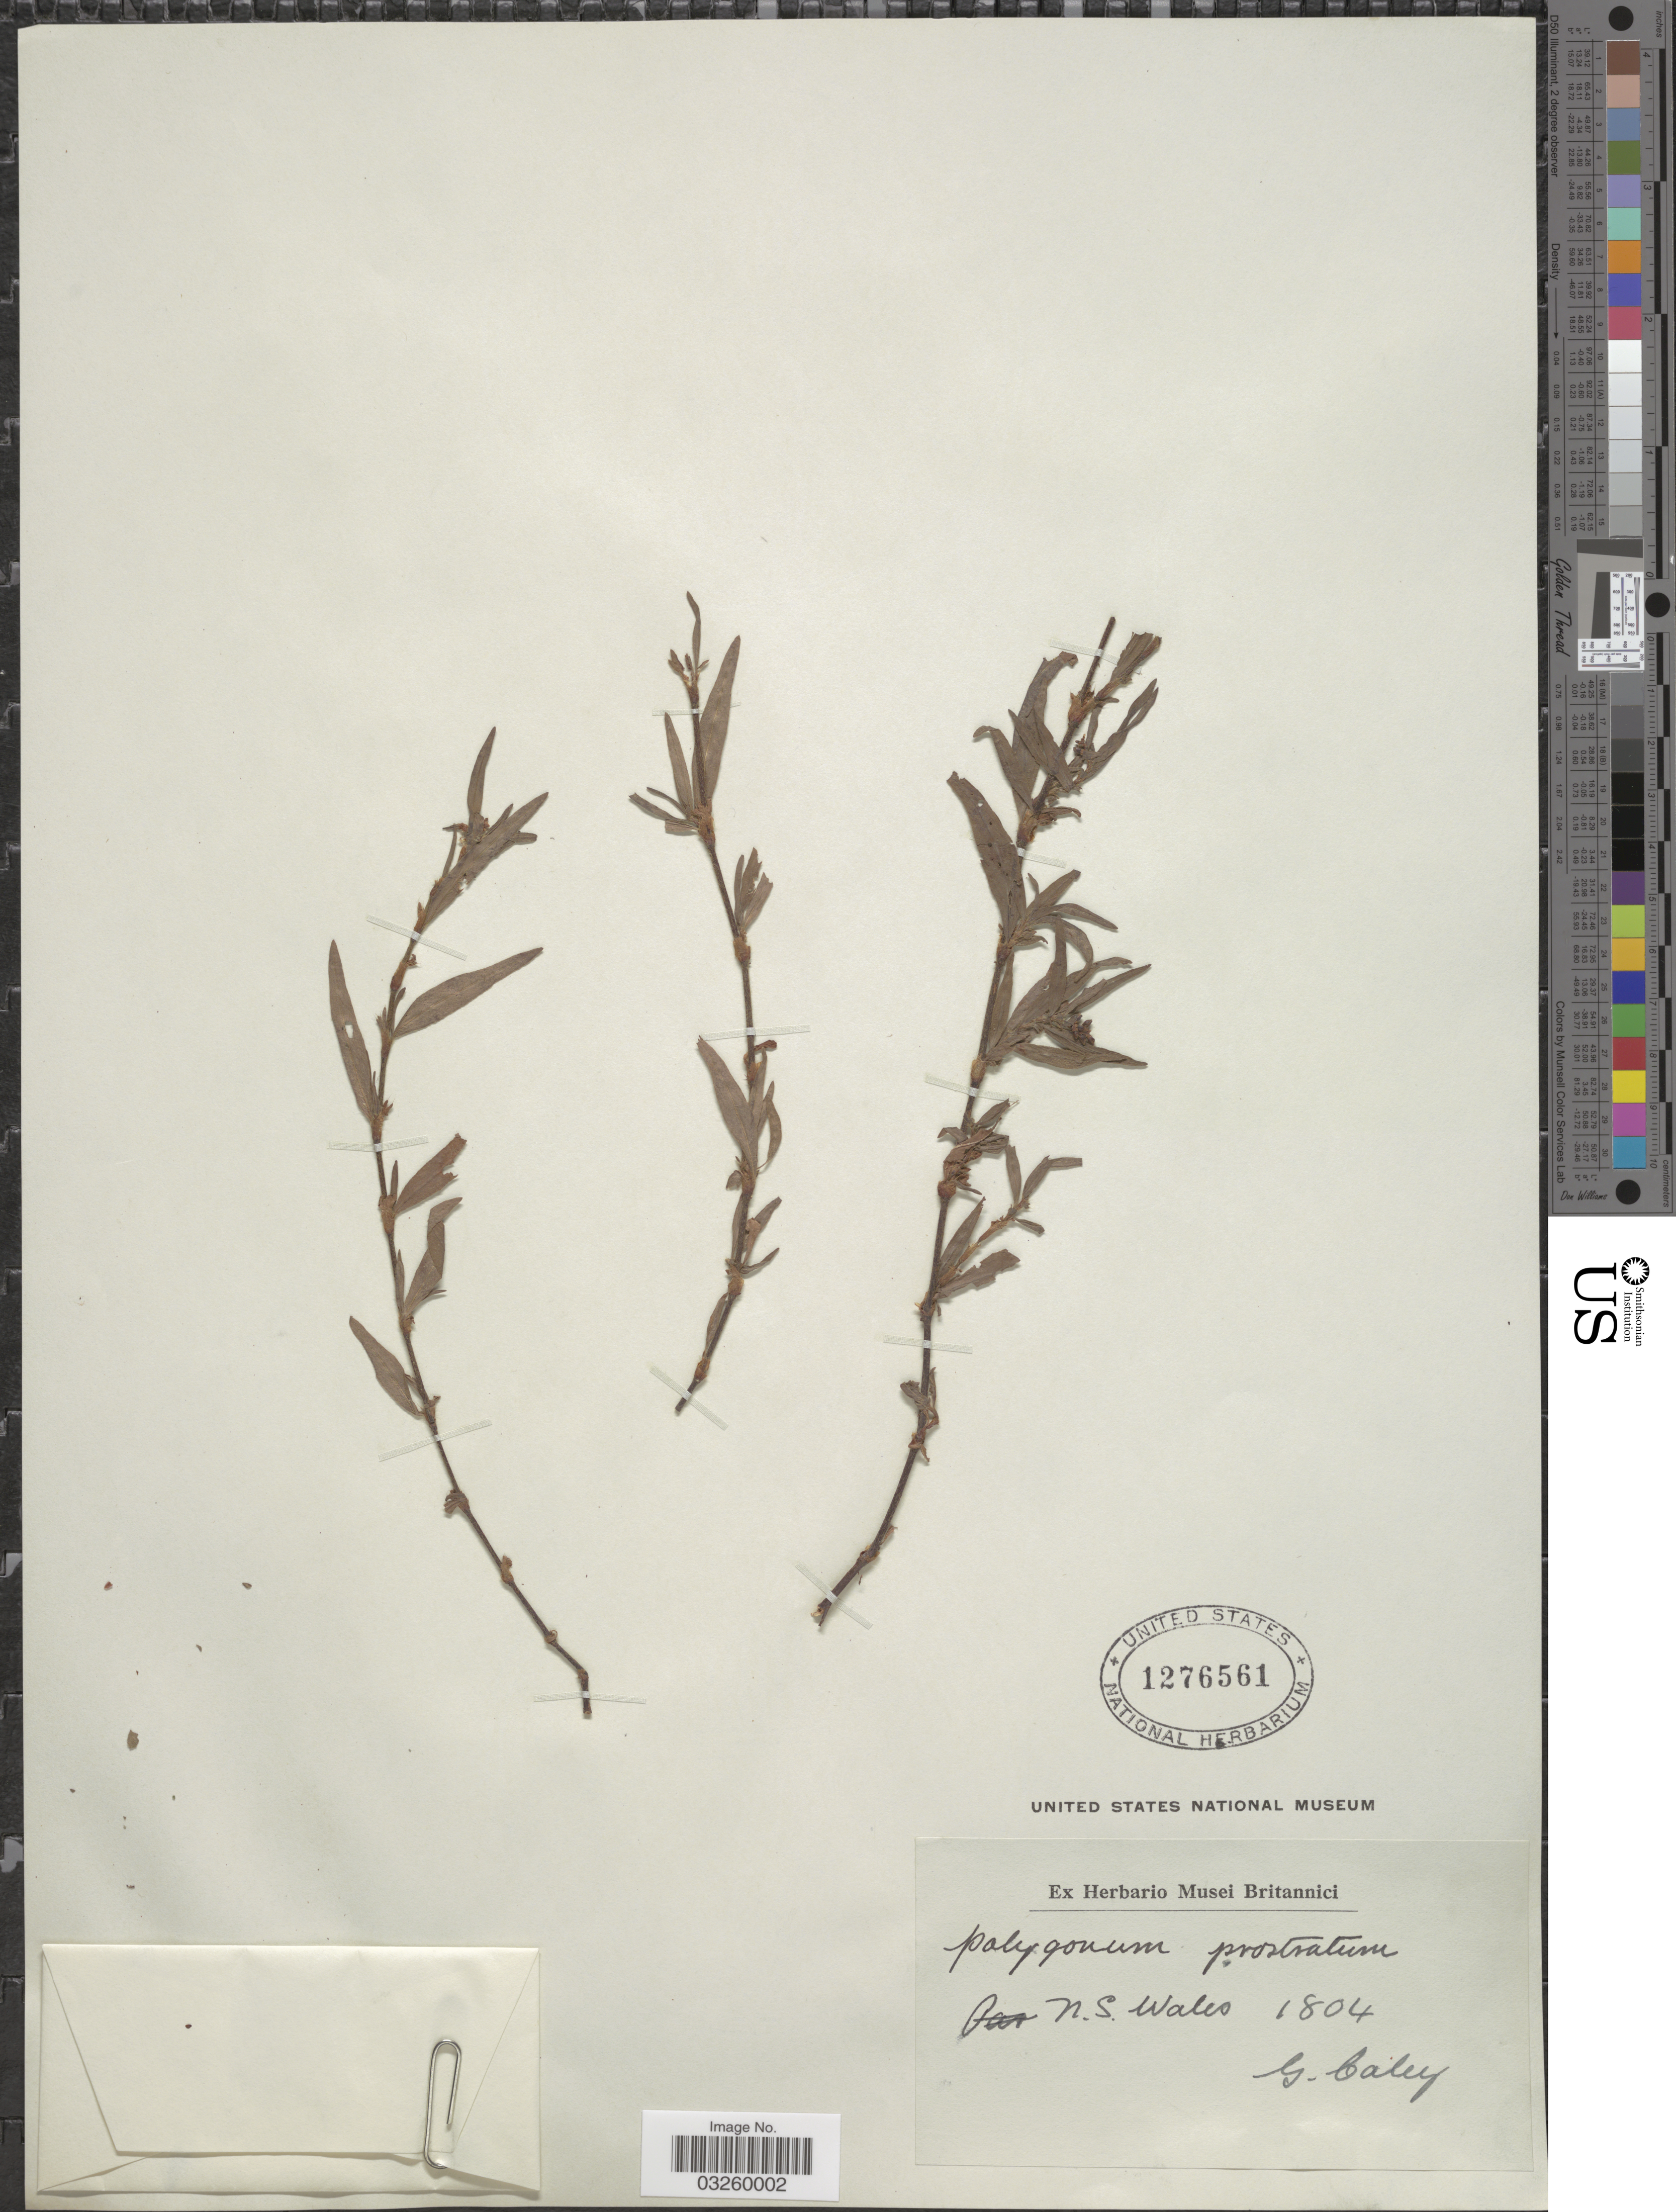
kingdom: Plantae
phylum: Tracheophyta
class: Magnoliopsida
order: Caryophyllales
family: Polygonaceae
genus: Polygonum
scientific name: Polygonum prostratum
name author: Skvortsov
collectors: G. Caley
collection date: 1804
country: Australia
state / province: New South Wales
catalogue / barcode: US 1276561